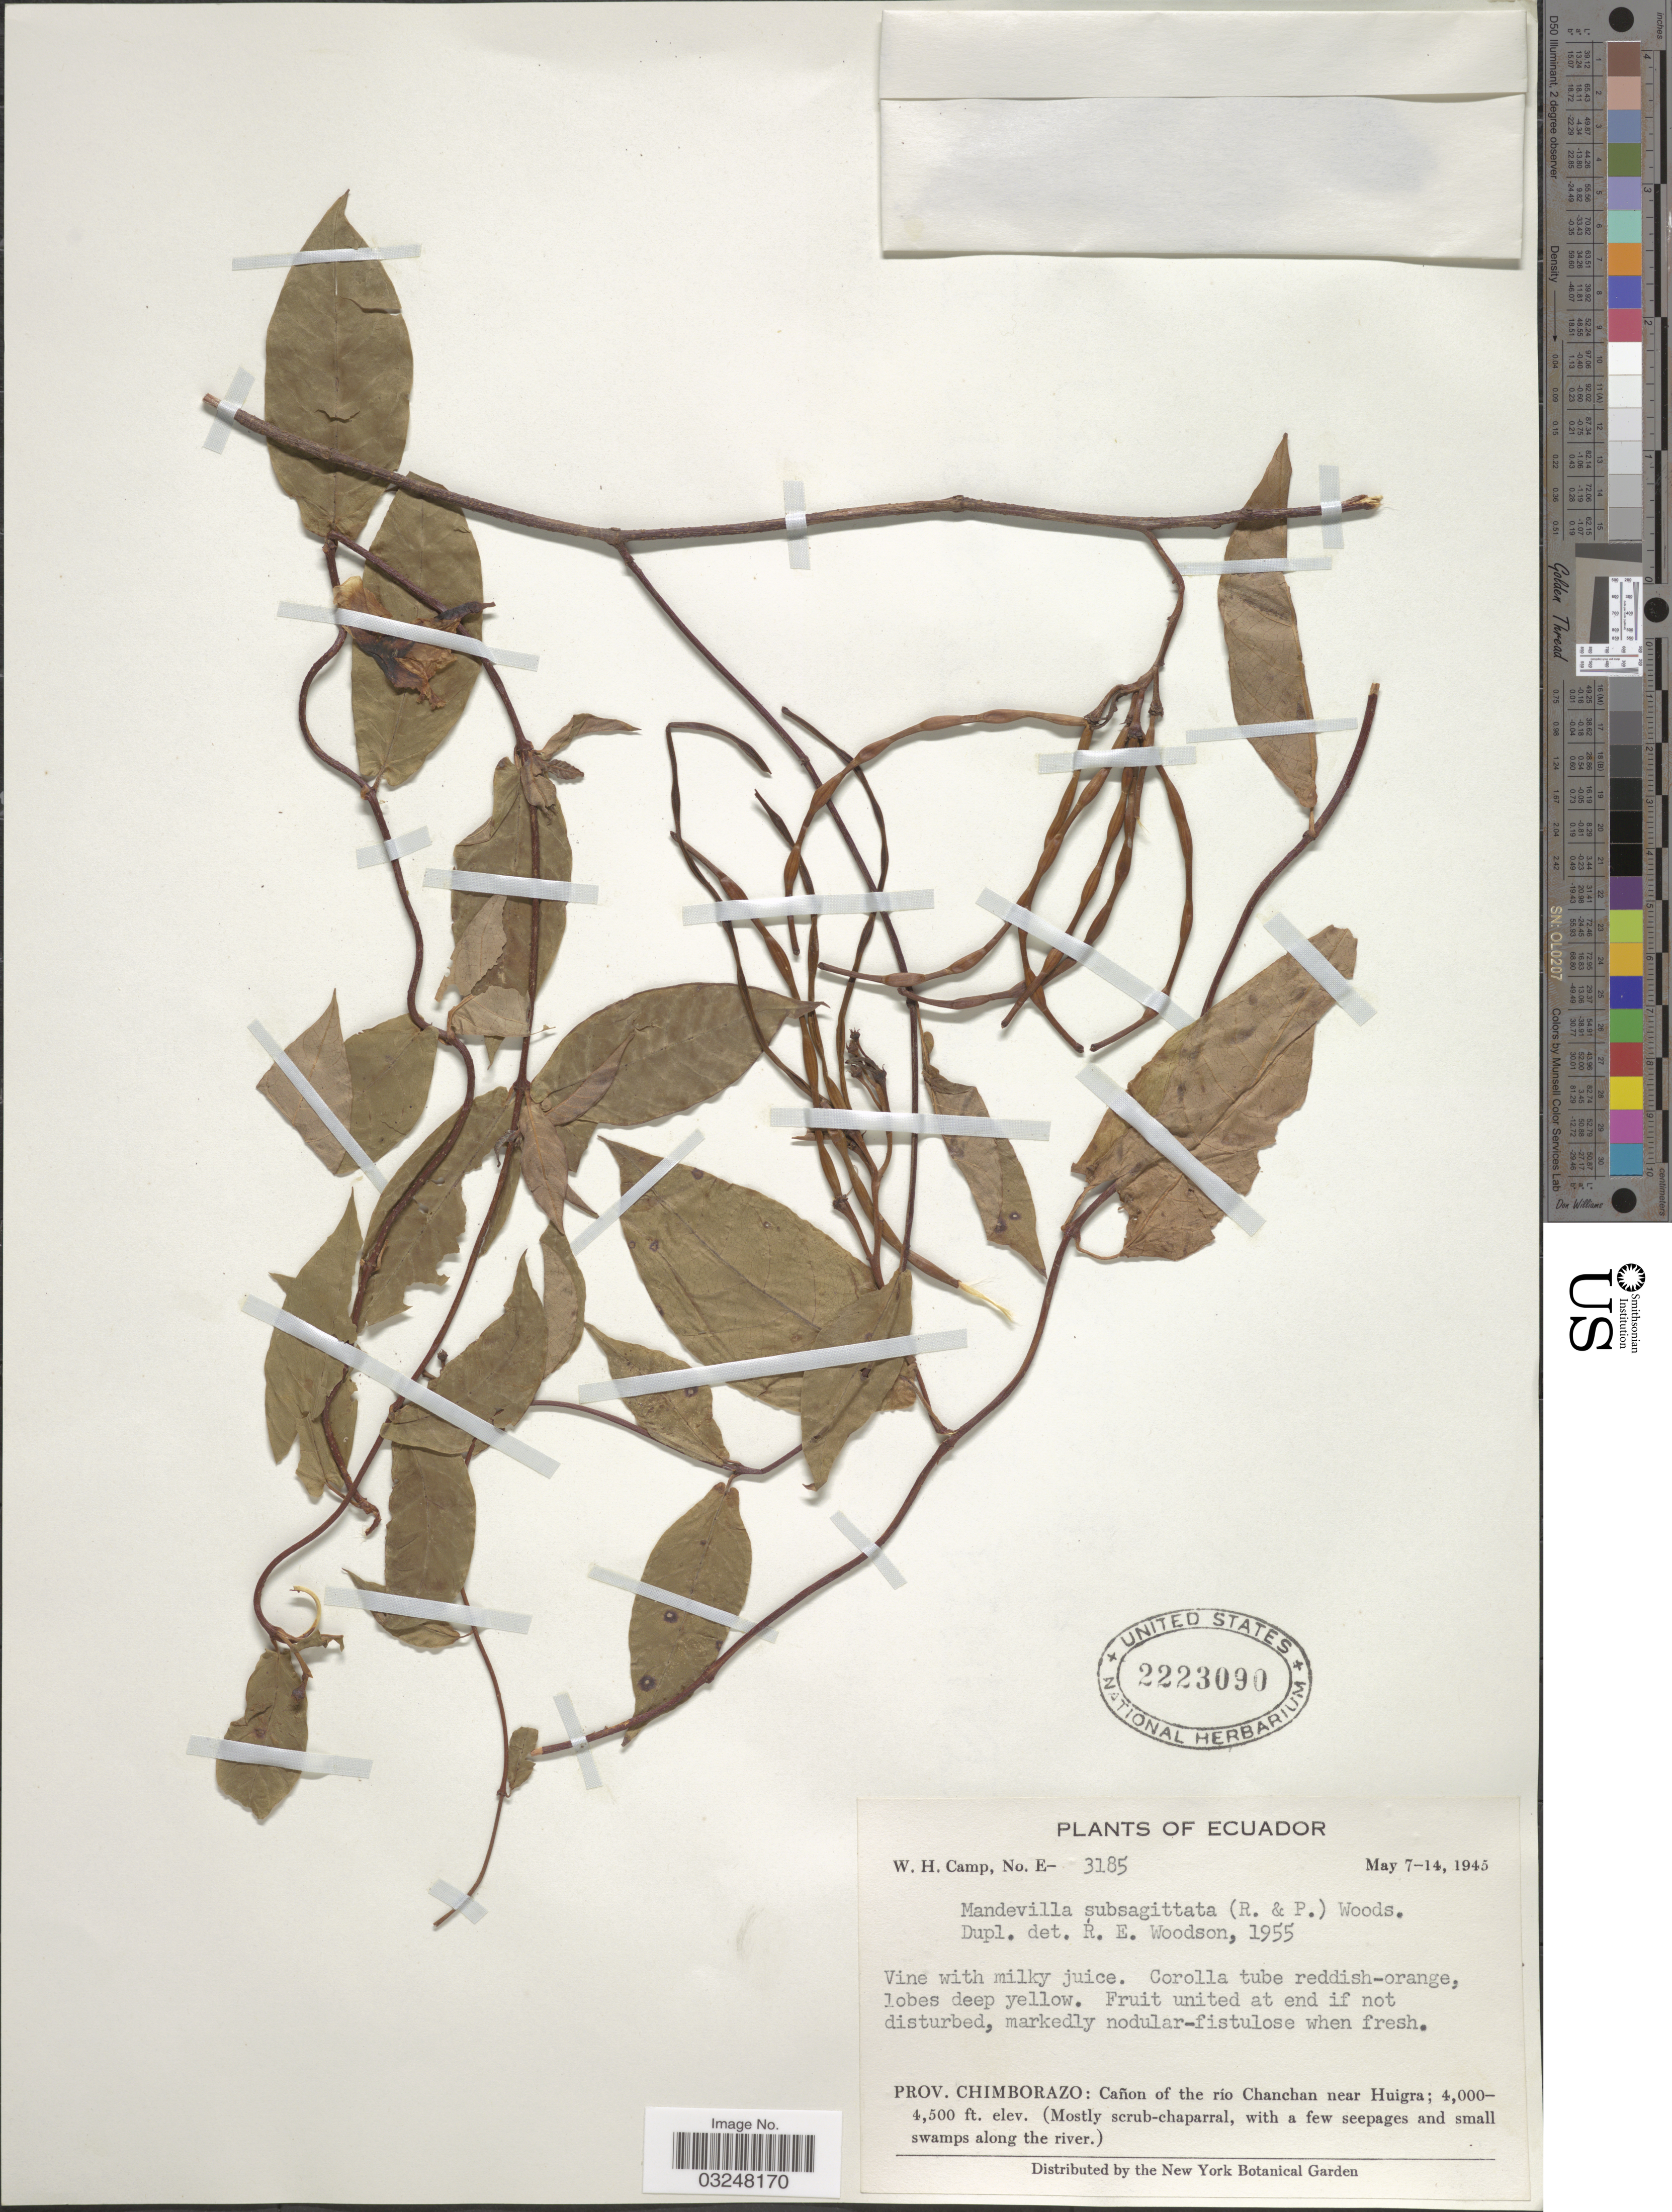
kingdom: Plantae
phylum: Tracheophyta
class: Magnoliopsida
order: Gentianales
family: Apocynaceae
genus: Mandevilla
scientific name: Mandevilla subsagittata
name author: (Ruiz & Pav.) Woodson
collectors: W. H. Camp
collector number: E-3185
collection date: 1945-05-07/1945-05-14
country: Ecuador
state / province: Chimborazo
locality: Cañon of the río Chanchan near Huigra.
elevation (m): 1219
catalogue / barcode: US 2223090